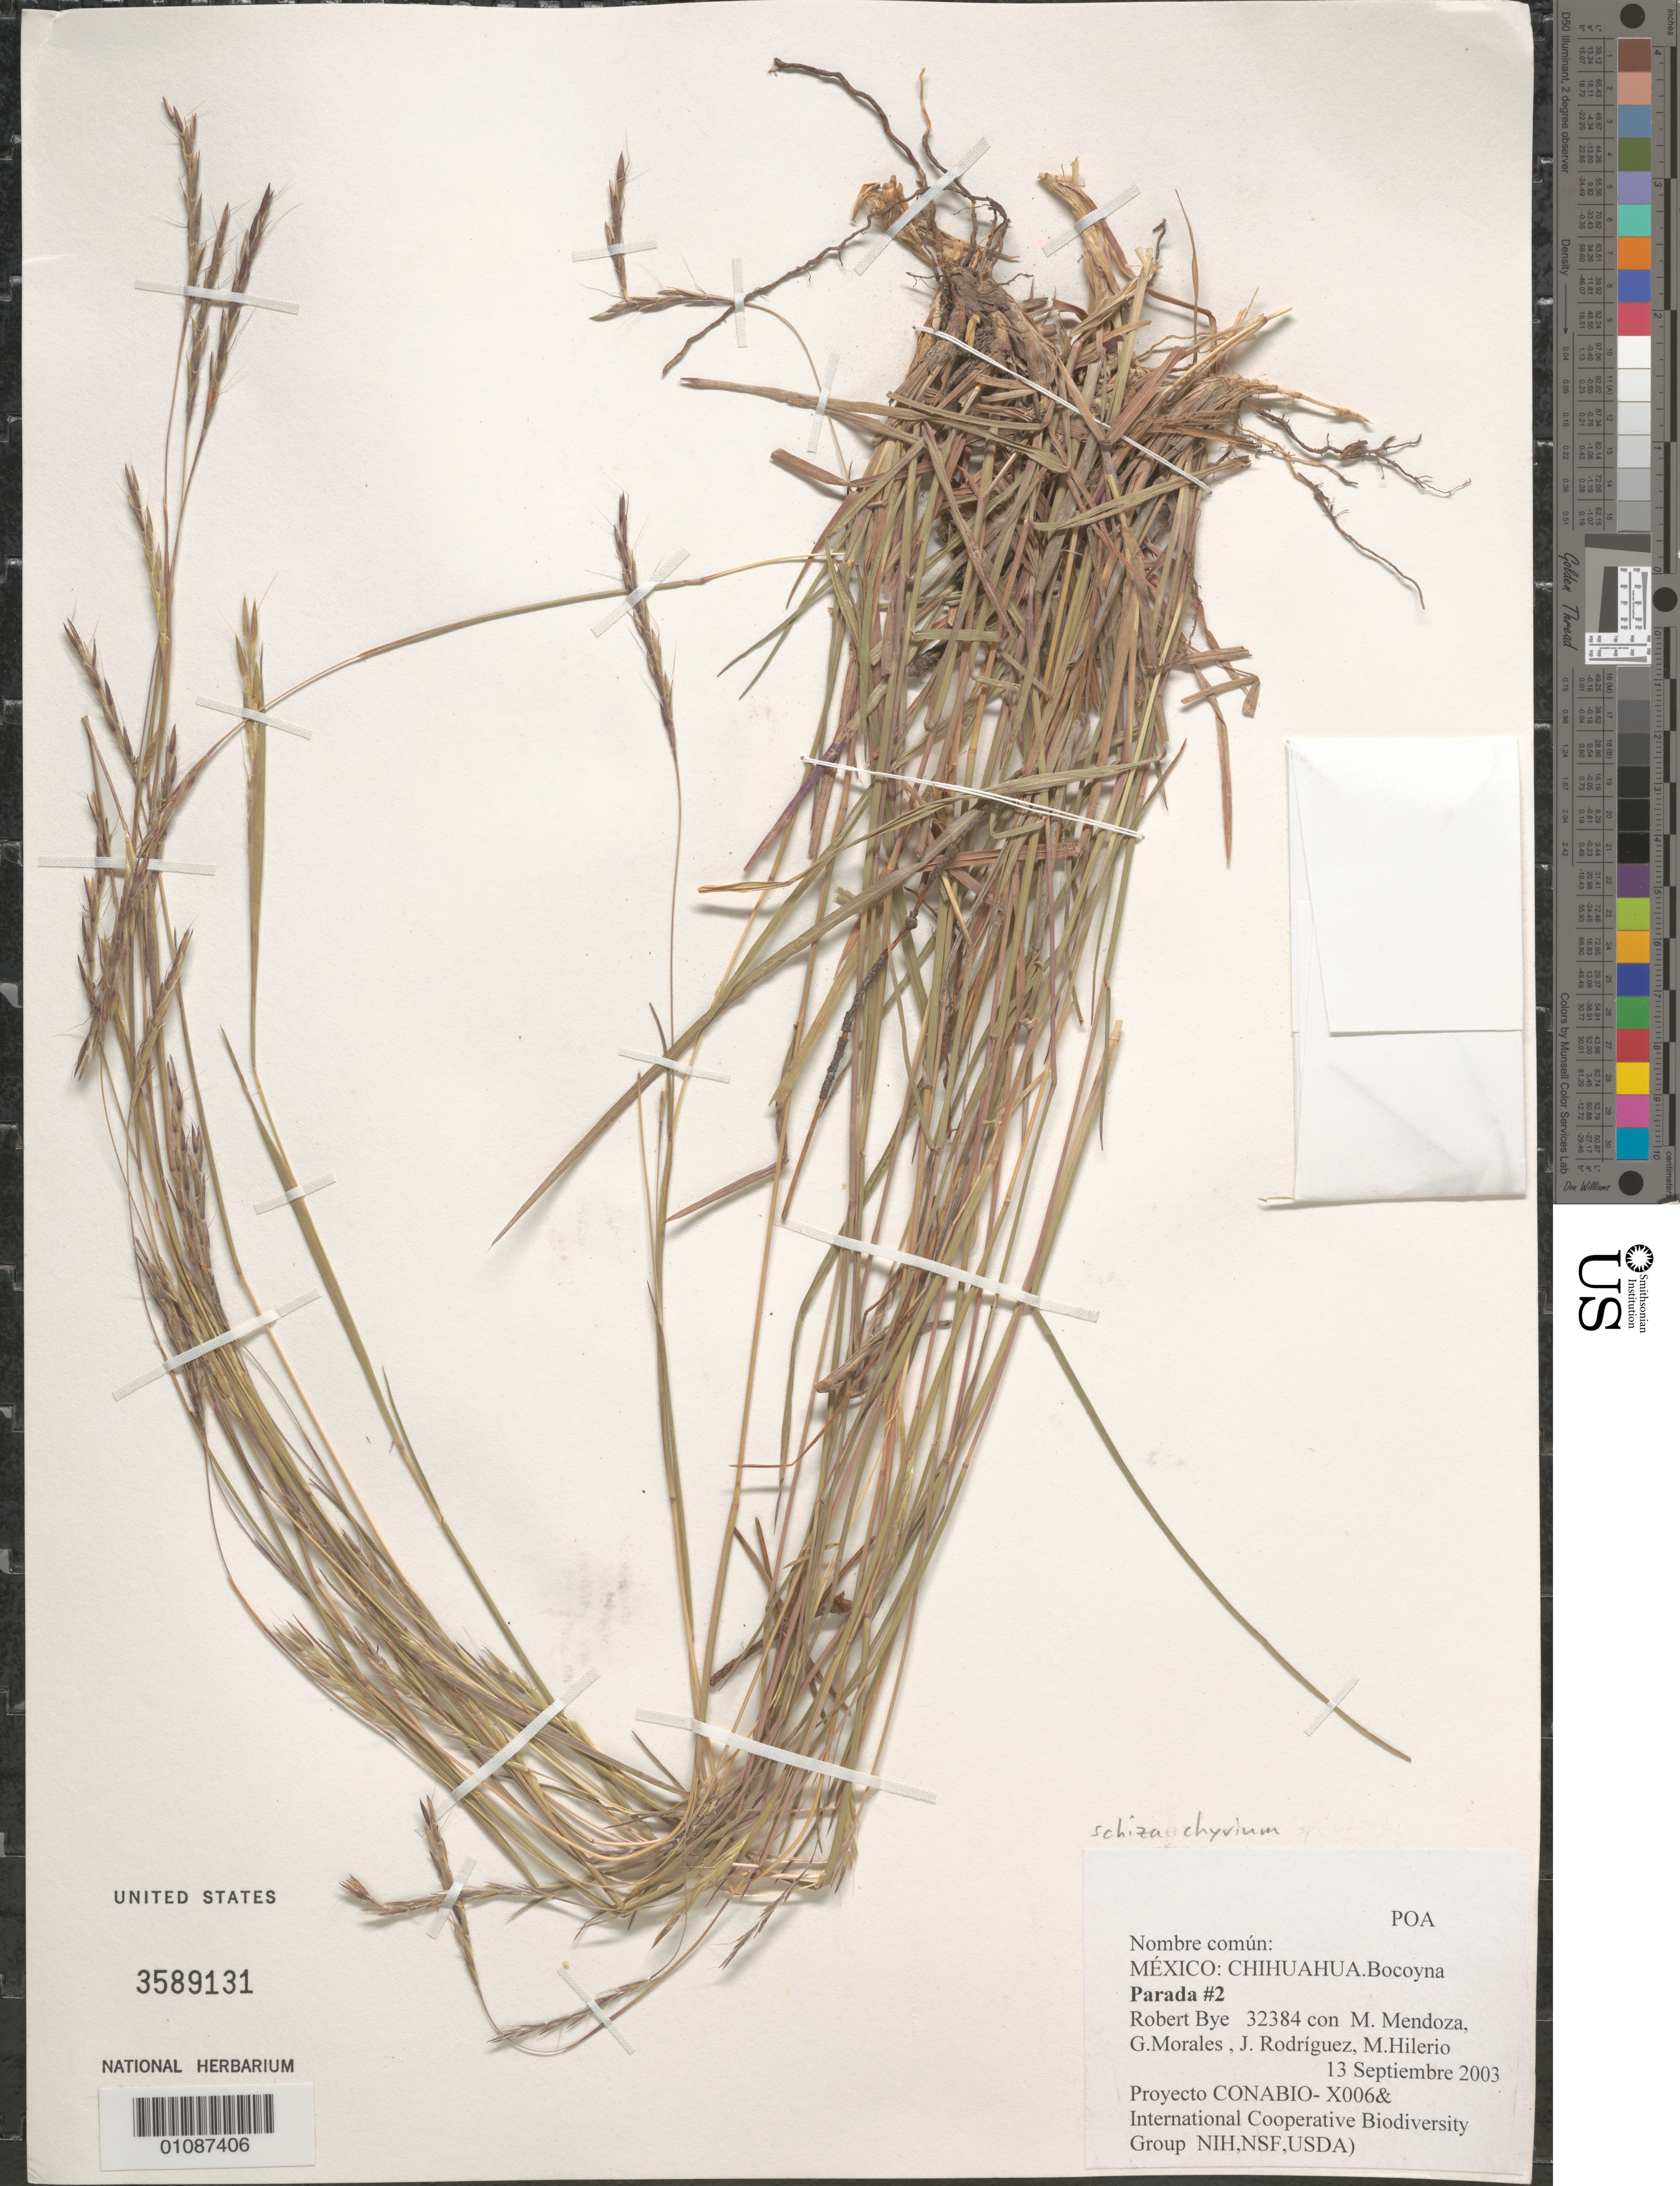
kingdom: Plantae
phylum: Tracheophyta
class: Liliopsida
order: Poales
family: Poaceae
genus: Schizachyrium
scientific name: Schizachyrium sp.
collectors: R. A. Bye, M. Mendoza Garcia, G. Morales, J. Rodríguez & M. Hilerio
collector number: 32384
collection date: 2003-09-13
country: Mexico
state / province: Chihuahua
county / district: Bocoyna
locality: Parada #2.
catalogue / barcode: US 3589131